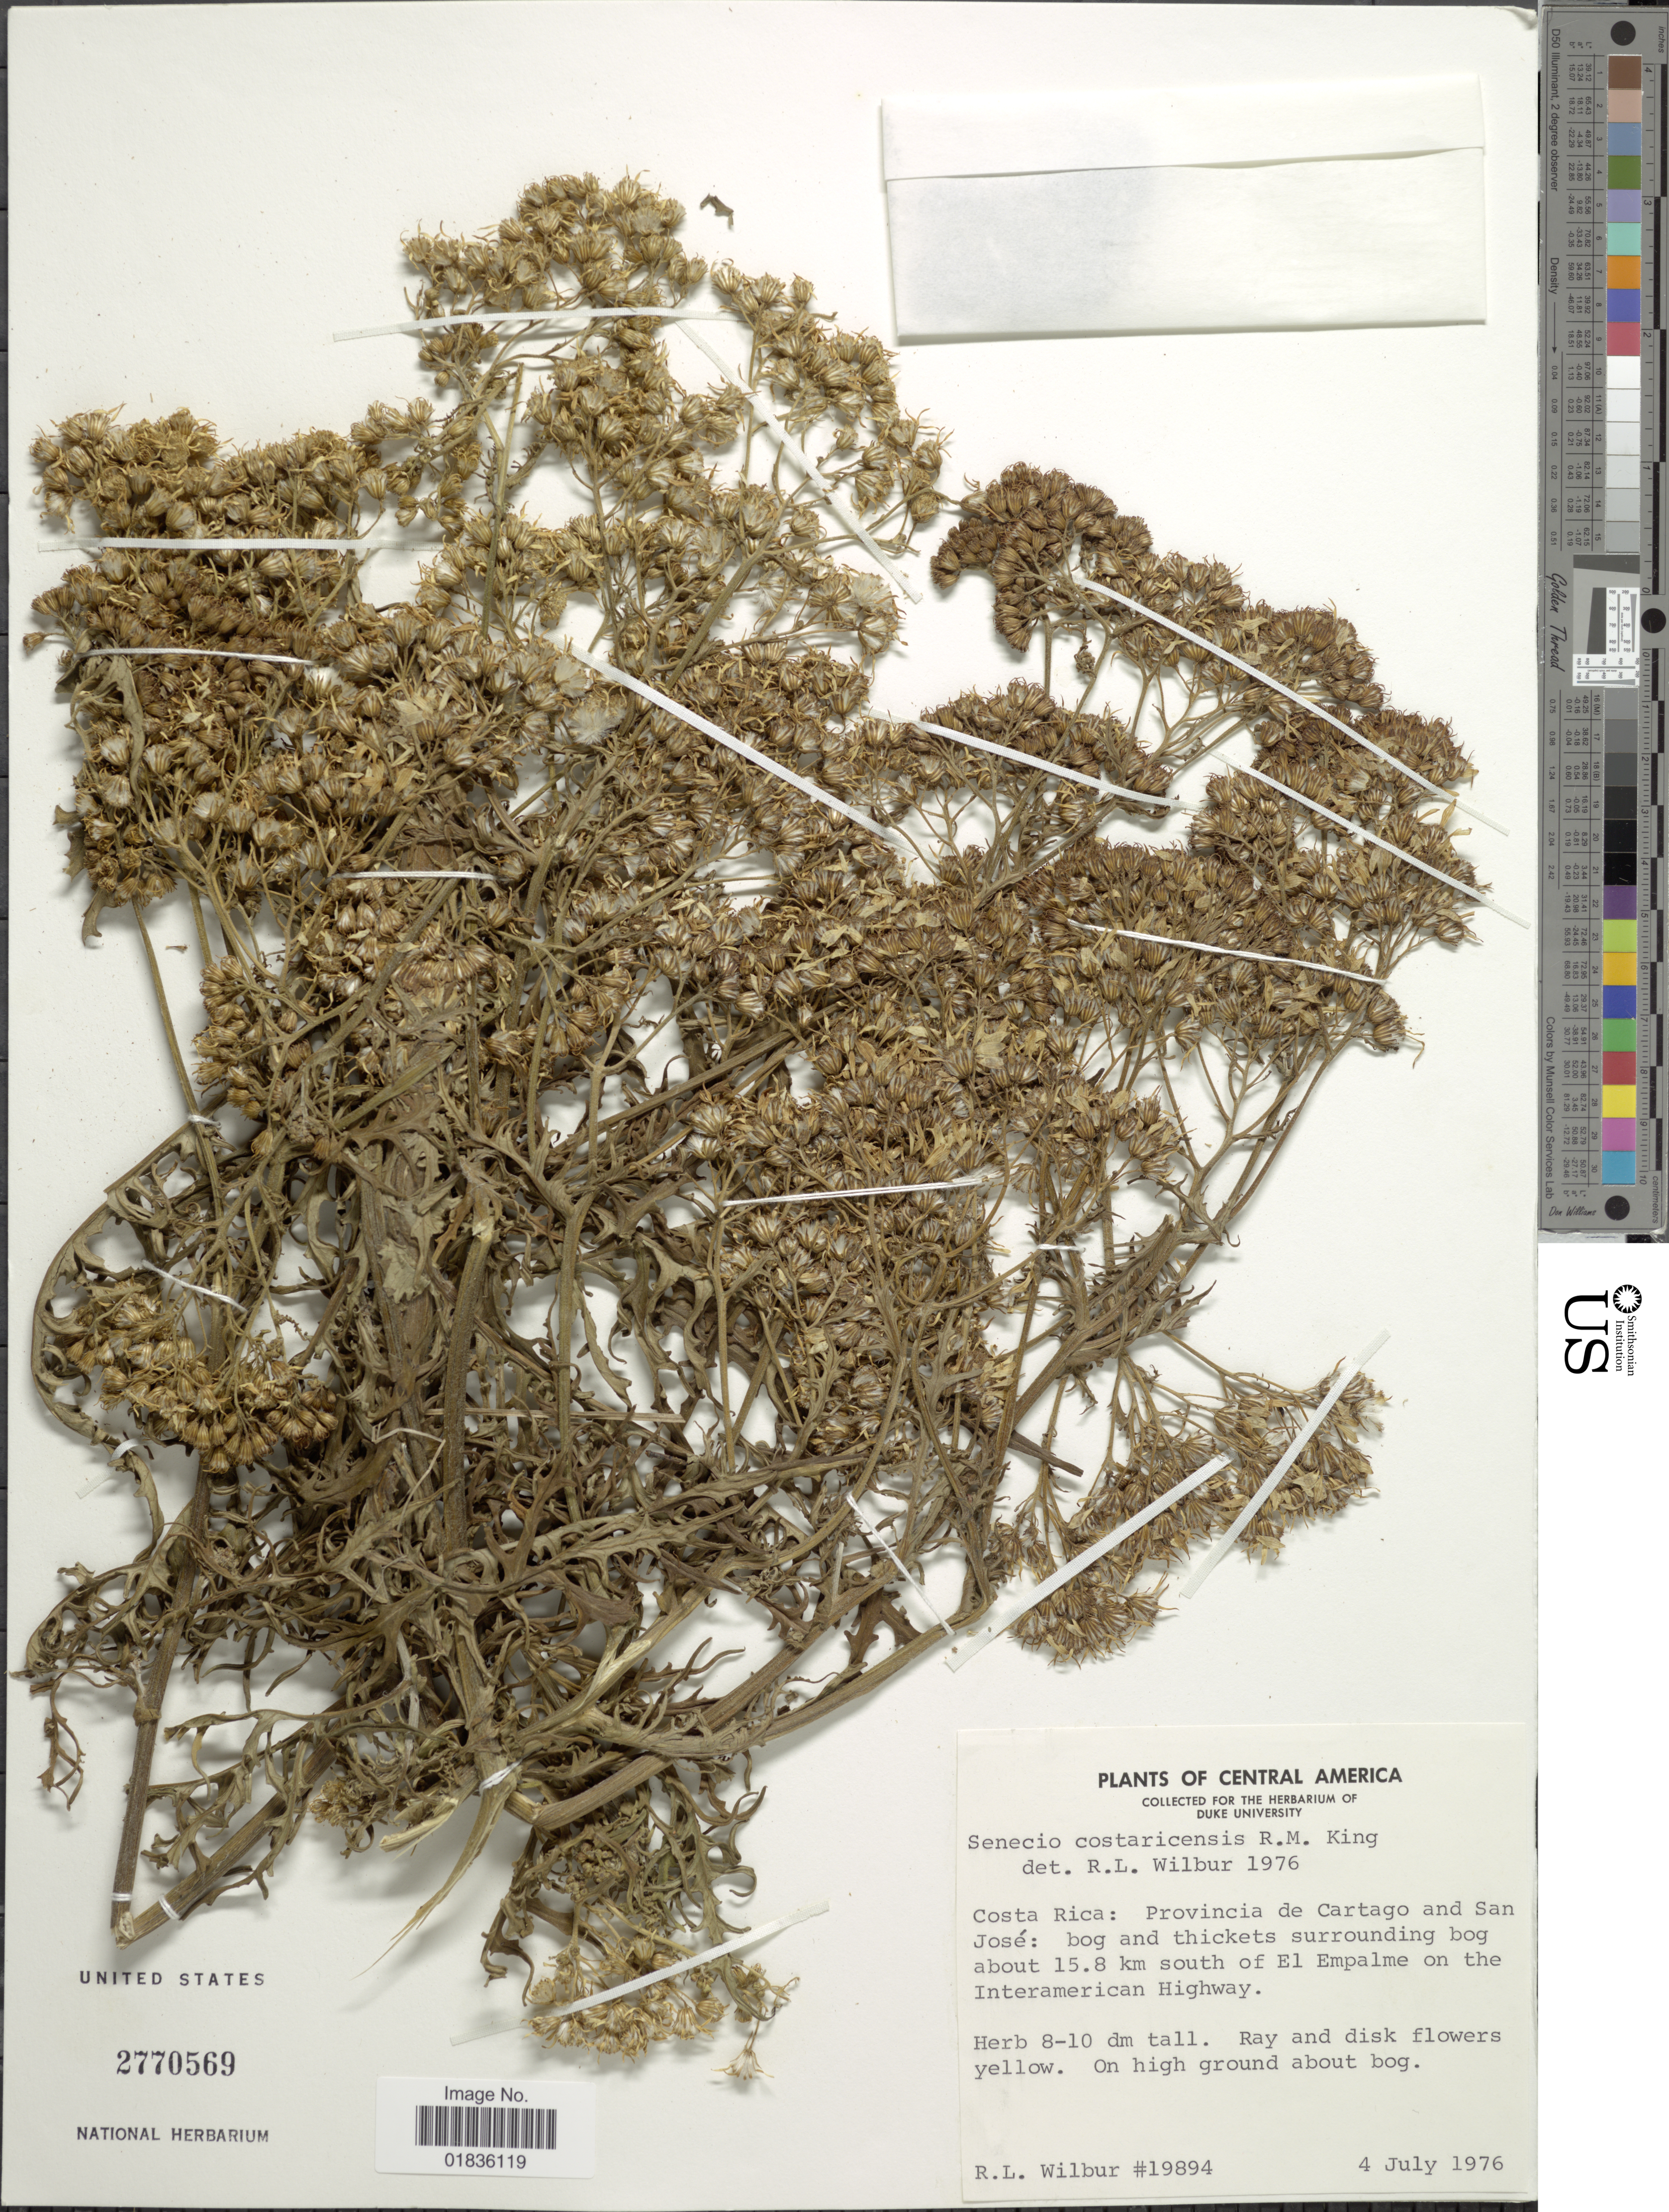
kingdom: Plantae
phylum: Tracheophyta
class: Magnoliopsida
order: Asterales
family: Asteraceae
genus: Senecio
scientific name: Senecio costaricensis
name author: R.M. King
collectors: R. L. Wilbur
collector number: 19894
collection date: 1976-07-04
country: Costa Rica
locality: Provincia de Cartago and San Jose: bog and thickets of El Empalme on the Interamerican Highway.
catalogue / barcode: US 2770569